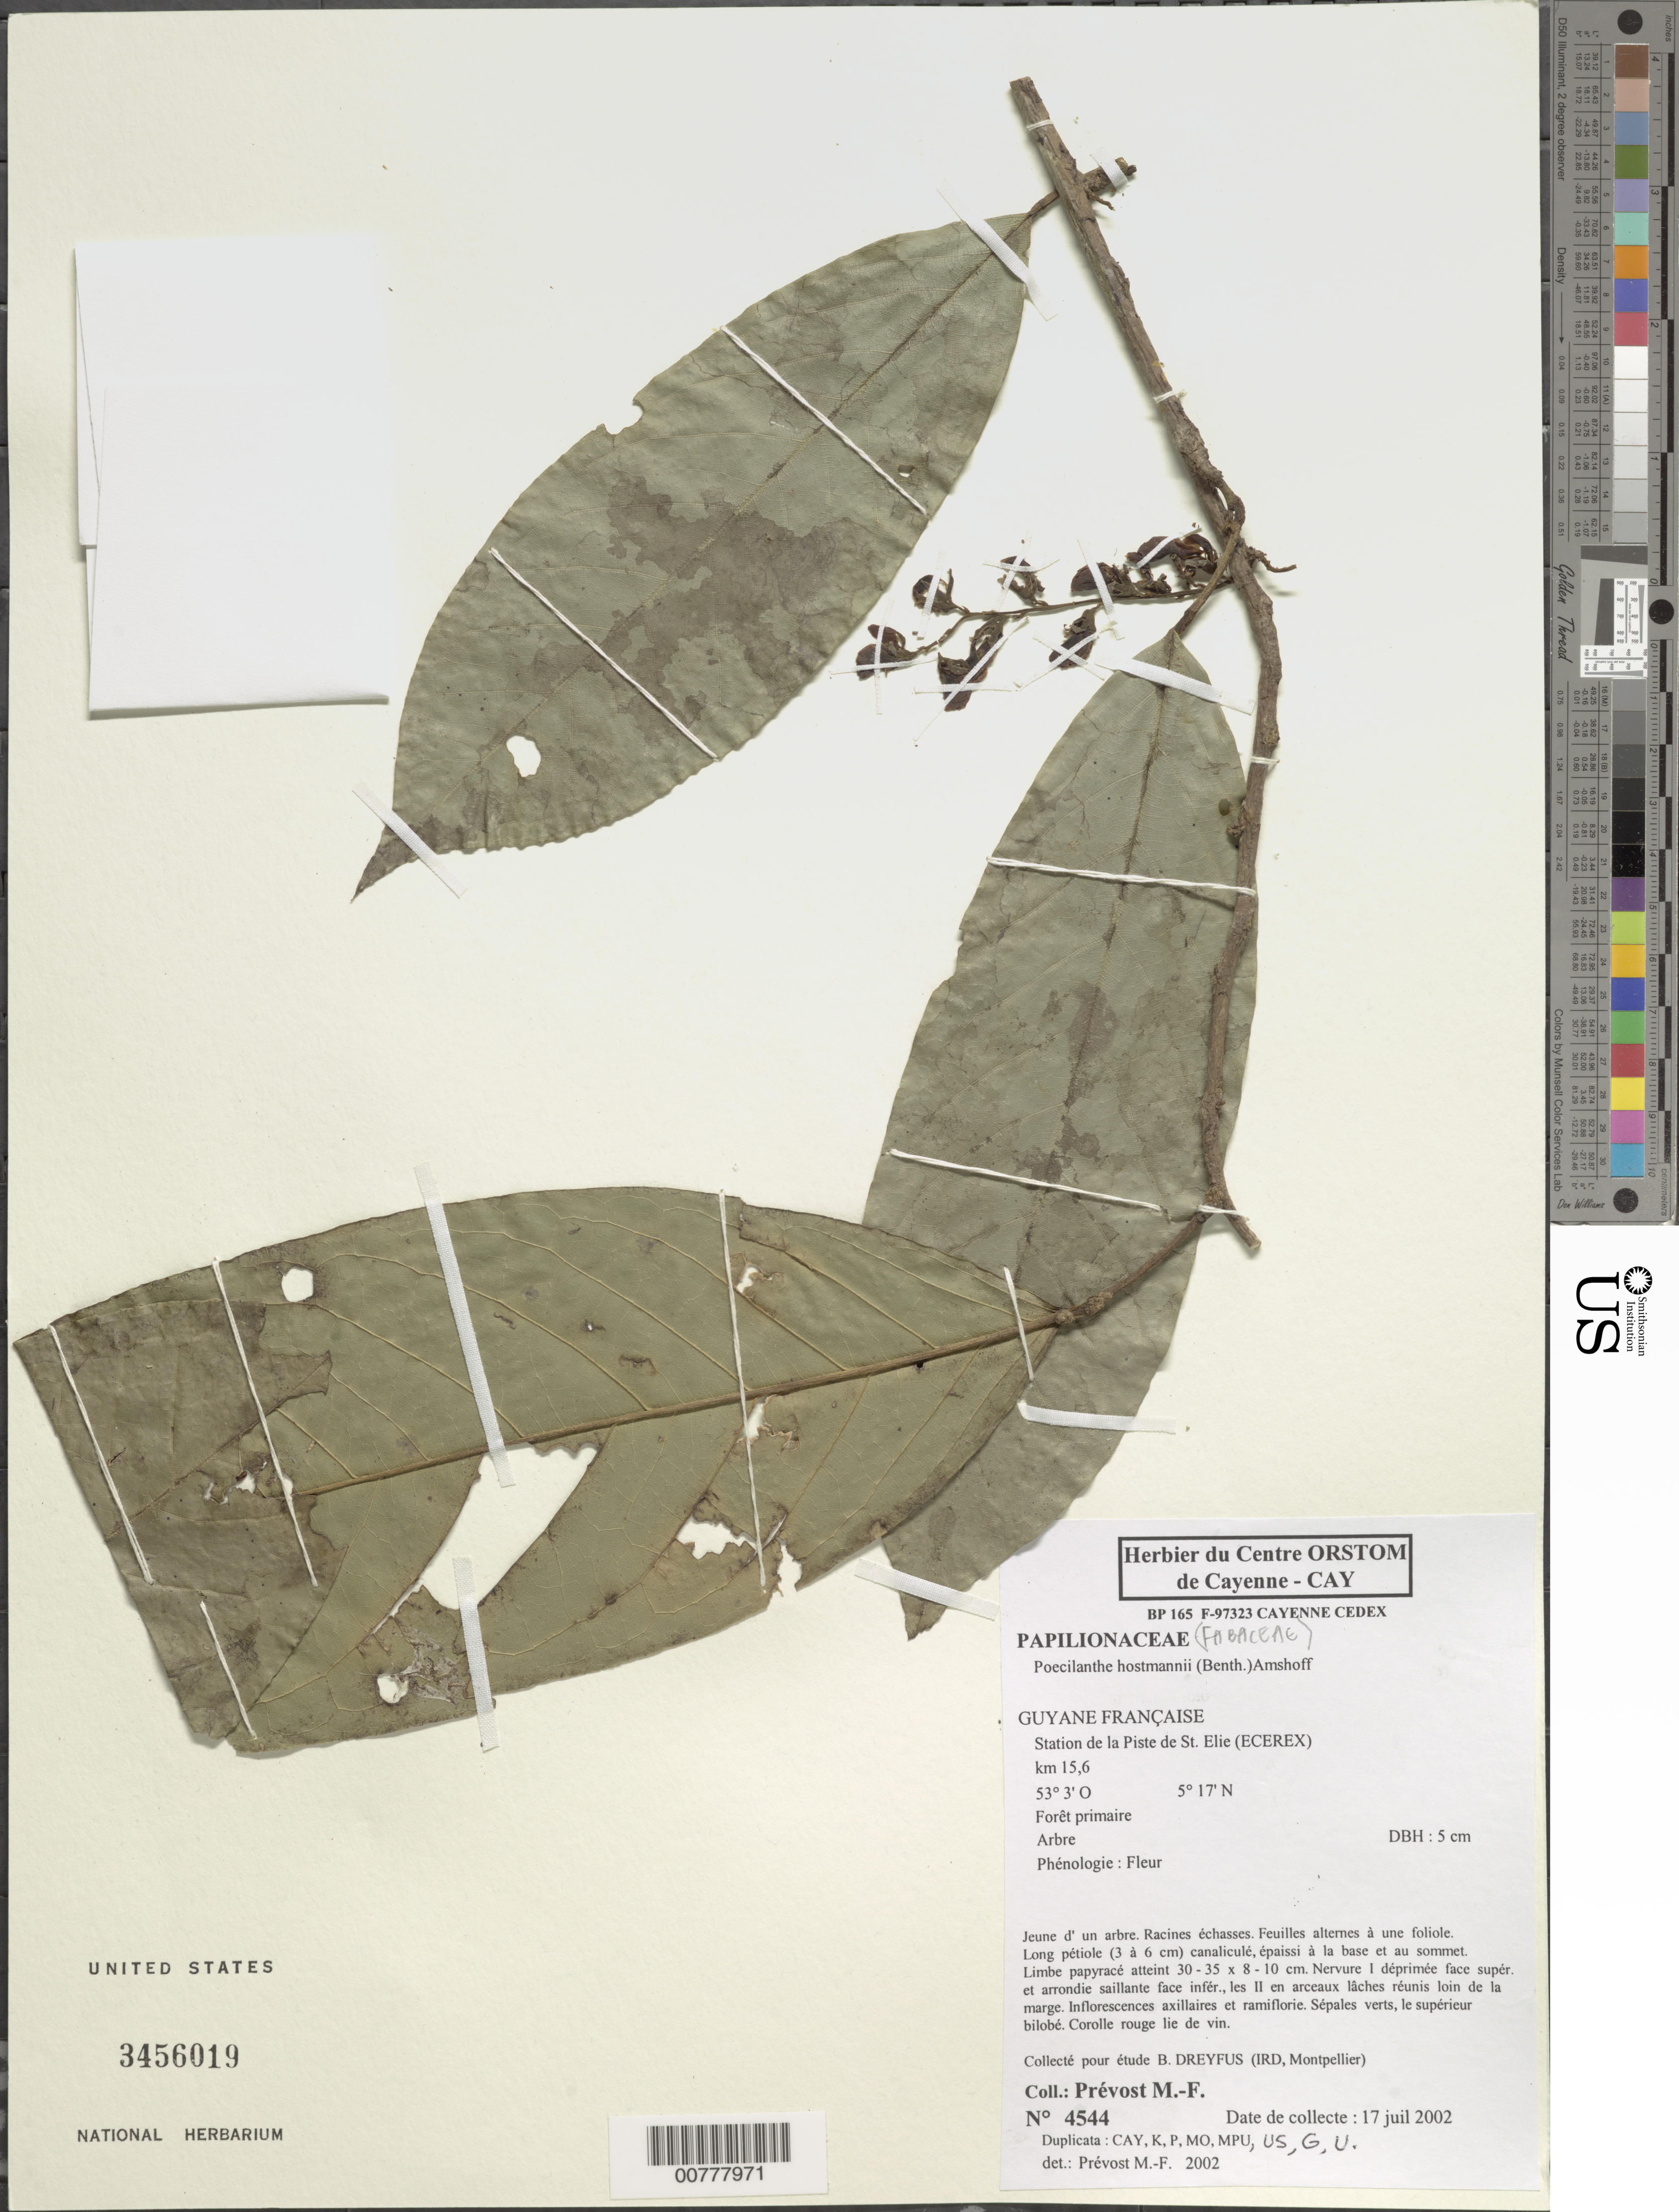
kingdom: Plantae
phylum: Tracheophyta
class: Magnoliopsida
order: Fabales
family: Fabaceae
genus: Limadendron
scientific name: Limadendron hostmannii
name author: (Benth.) Meireles & A.M.G. Azevedo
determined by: U.S. National Herbarium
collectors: M.-F. Prévost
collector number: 4544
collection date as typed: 17-Jul-02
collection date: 2002-07-17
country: French Guiana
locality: Station de la Piste de Saint-Élie (ECEREX), km 15.6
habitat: Primary forest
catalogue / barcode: US 3456019